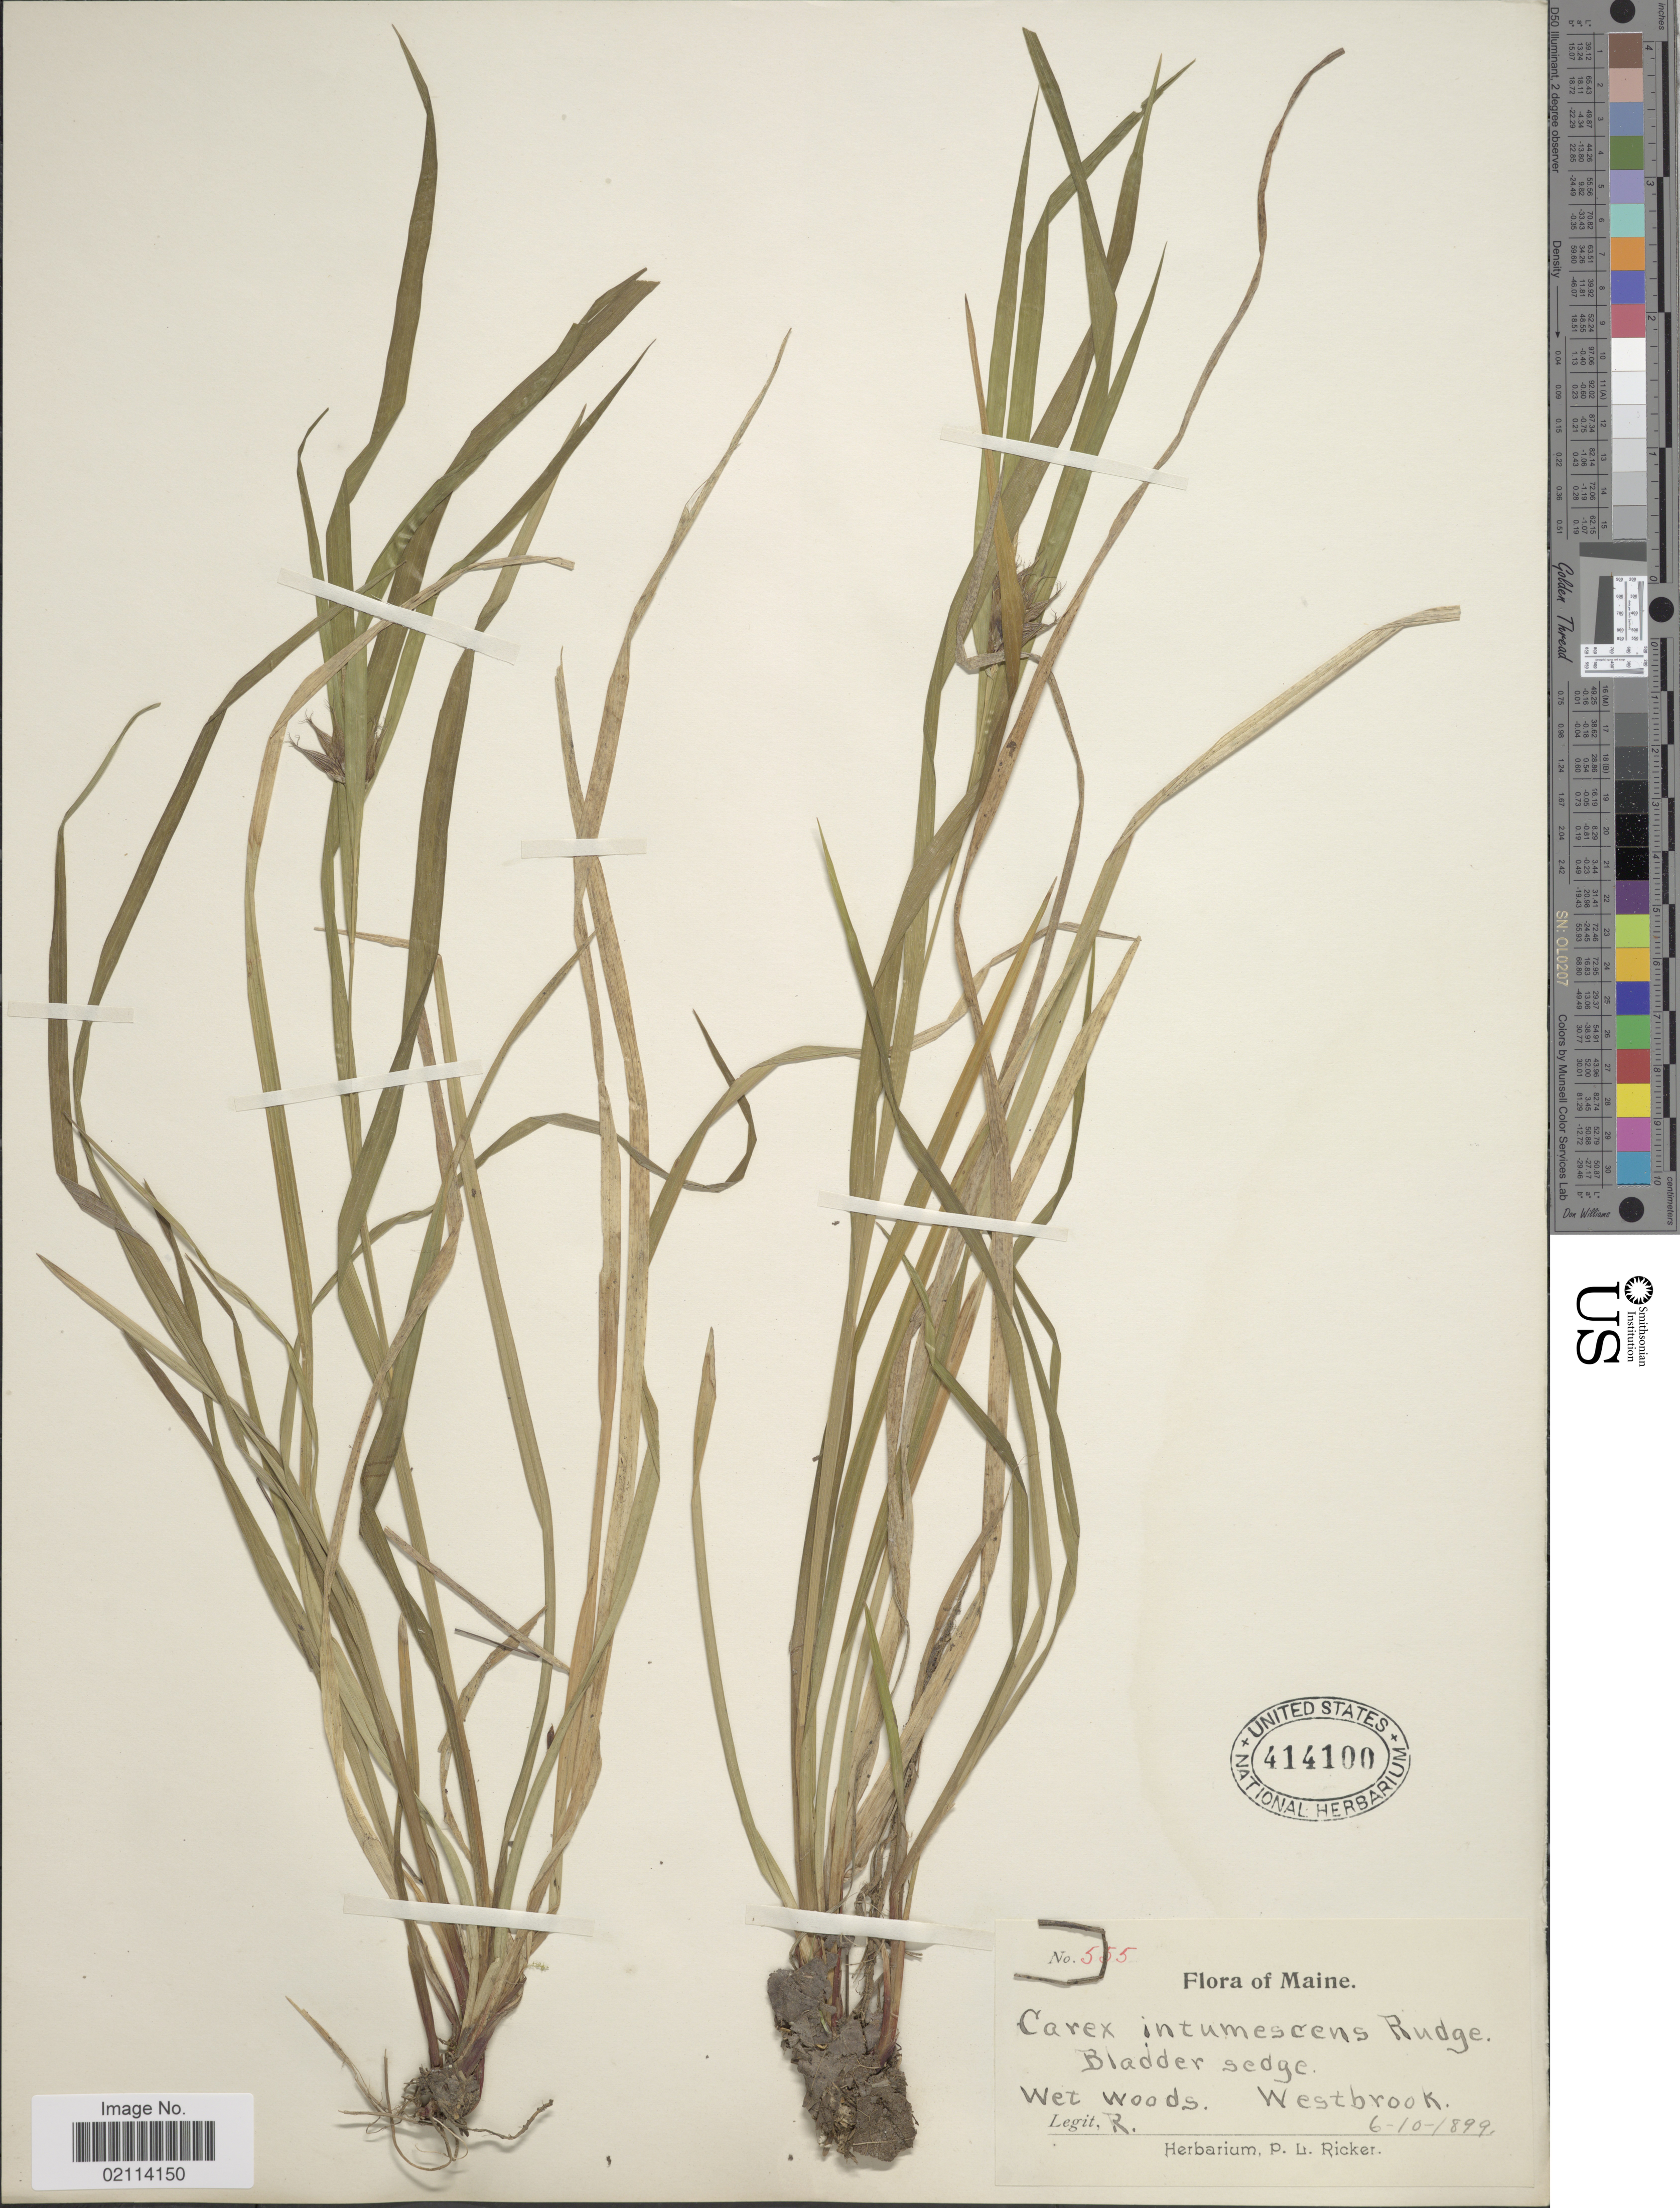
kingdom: Plantae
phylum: Tracheophyta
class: Liliopsida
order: Poales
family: Cyperaceae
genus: Carex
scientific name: Carex intumescens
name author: Rudge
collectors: P. Ricker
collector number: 555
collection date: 1899-06-10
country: United States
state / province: Maine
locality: Bladder sedge, Wet woods, Westbrook.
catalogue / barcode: US 414100